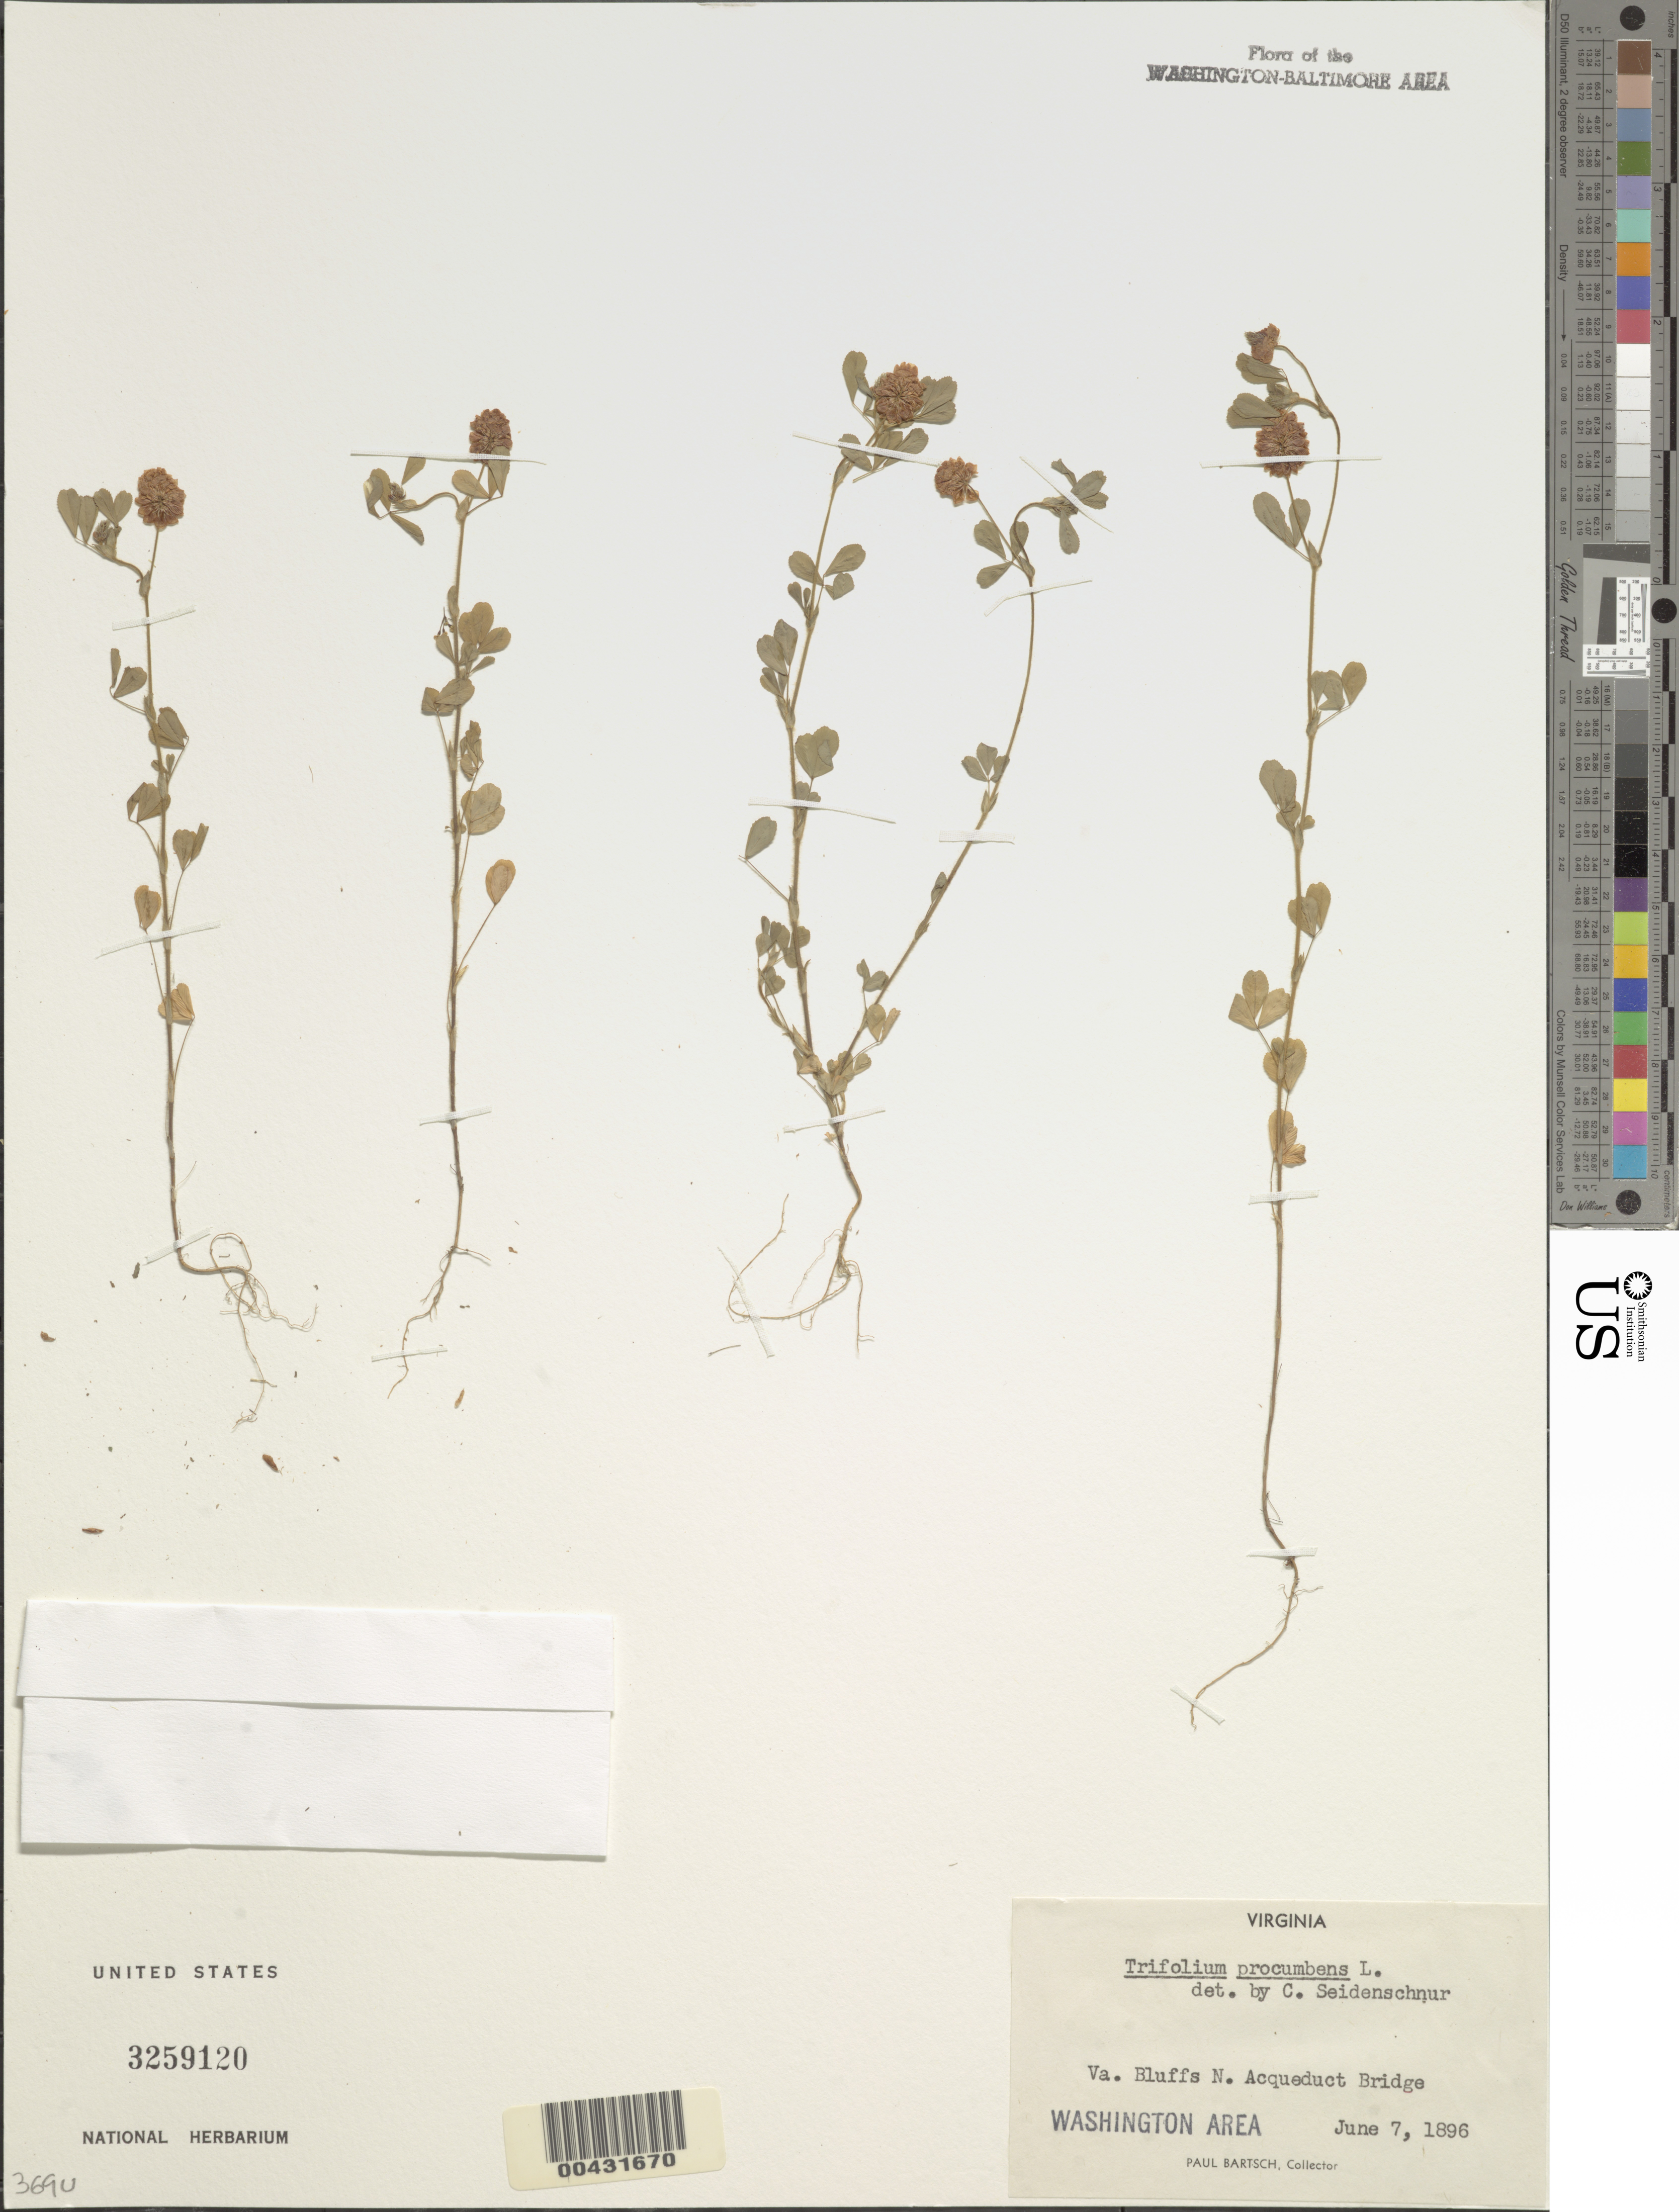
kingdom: Plantae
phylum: Tracheophyta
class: Magnoliopsida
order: Fabales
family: Fabaceae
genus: Trifolium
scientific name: Trifolium campestre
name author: Schreb.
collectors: P. Bartsch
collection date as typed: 07 Jun 1896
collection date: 1896-06-07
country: United States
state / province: Virginia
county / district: Arlington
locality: N of Aqueduct Bridge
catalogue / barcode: US 3259120